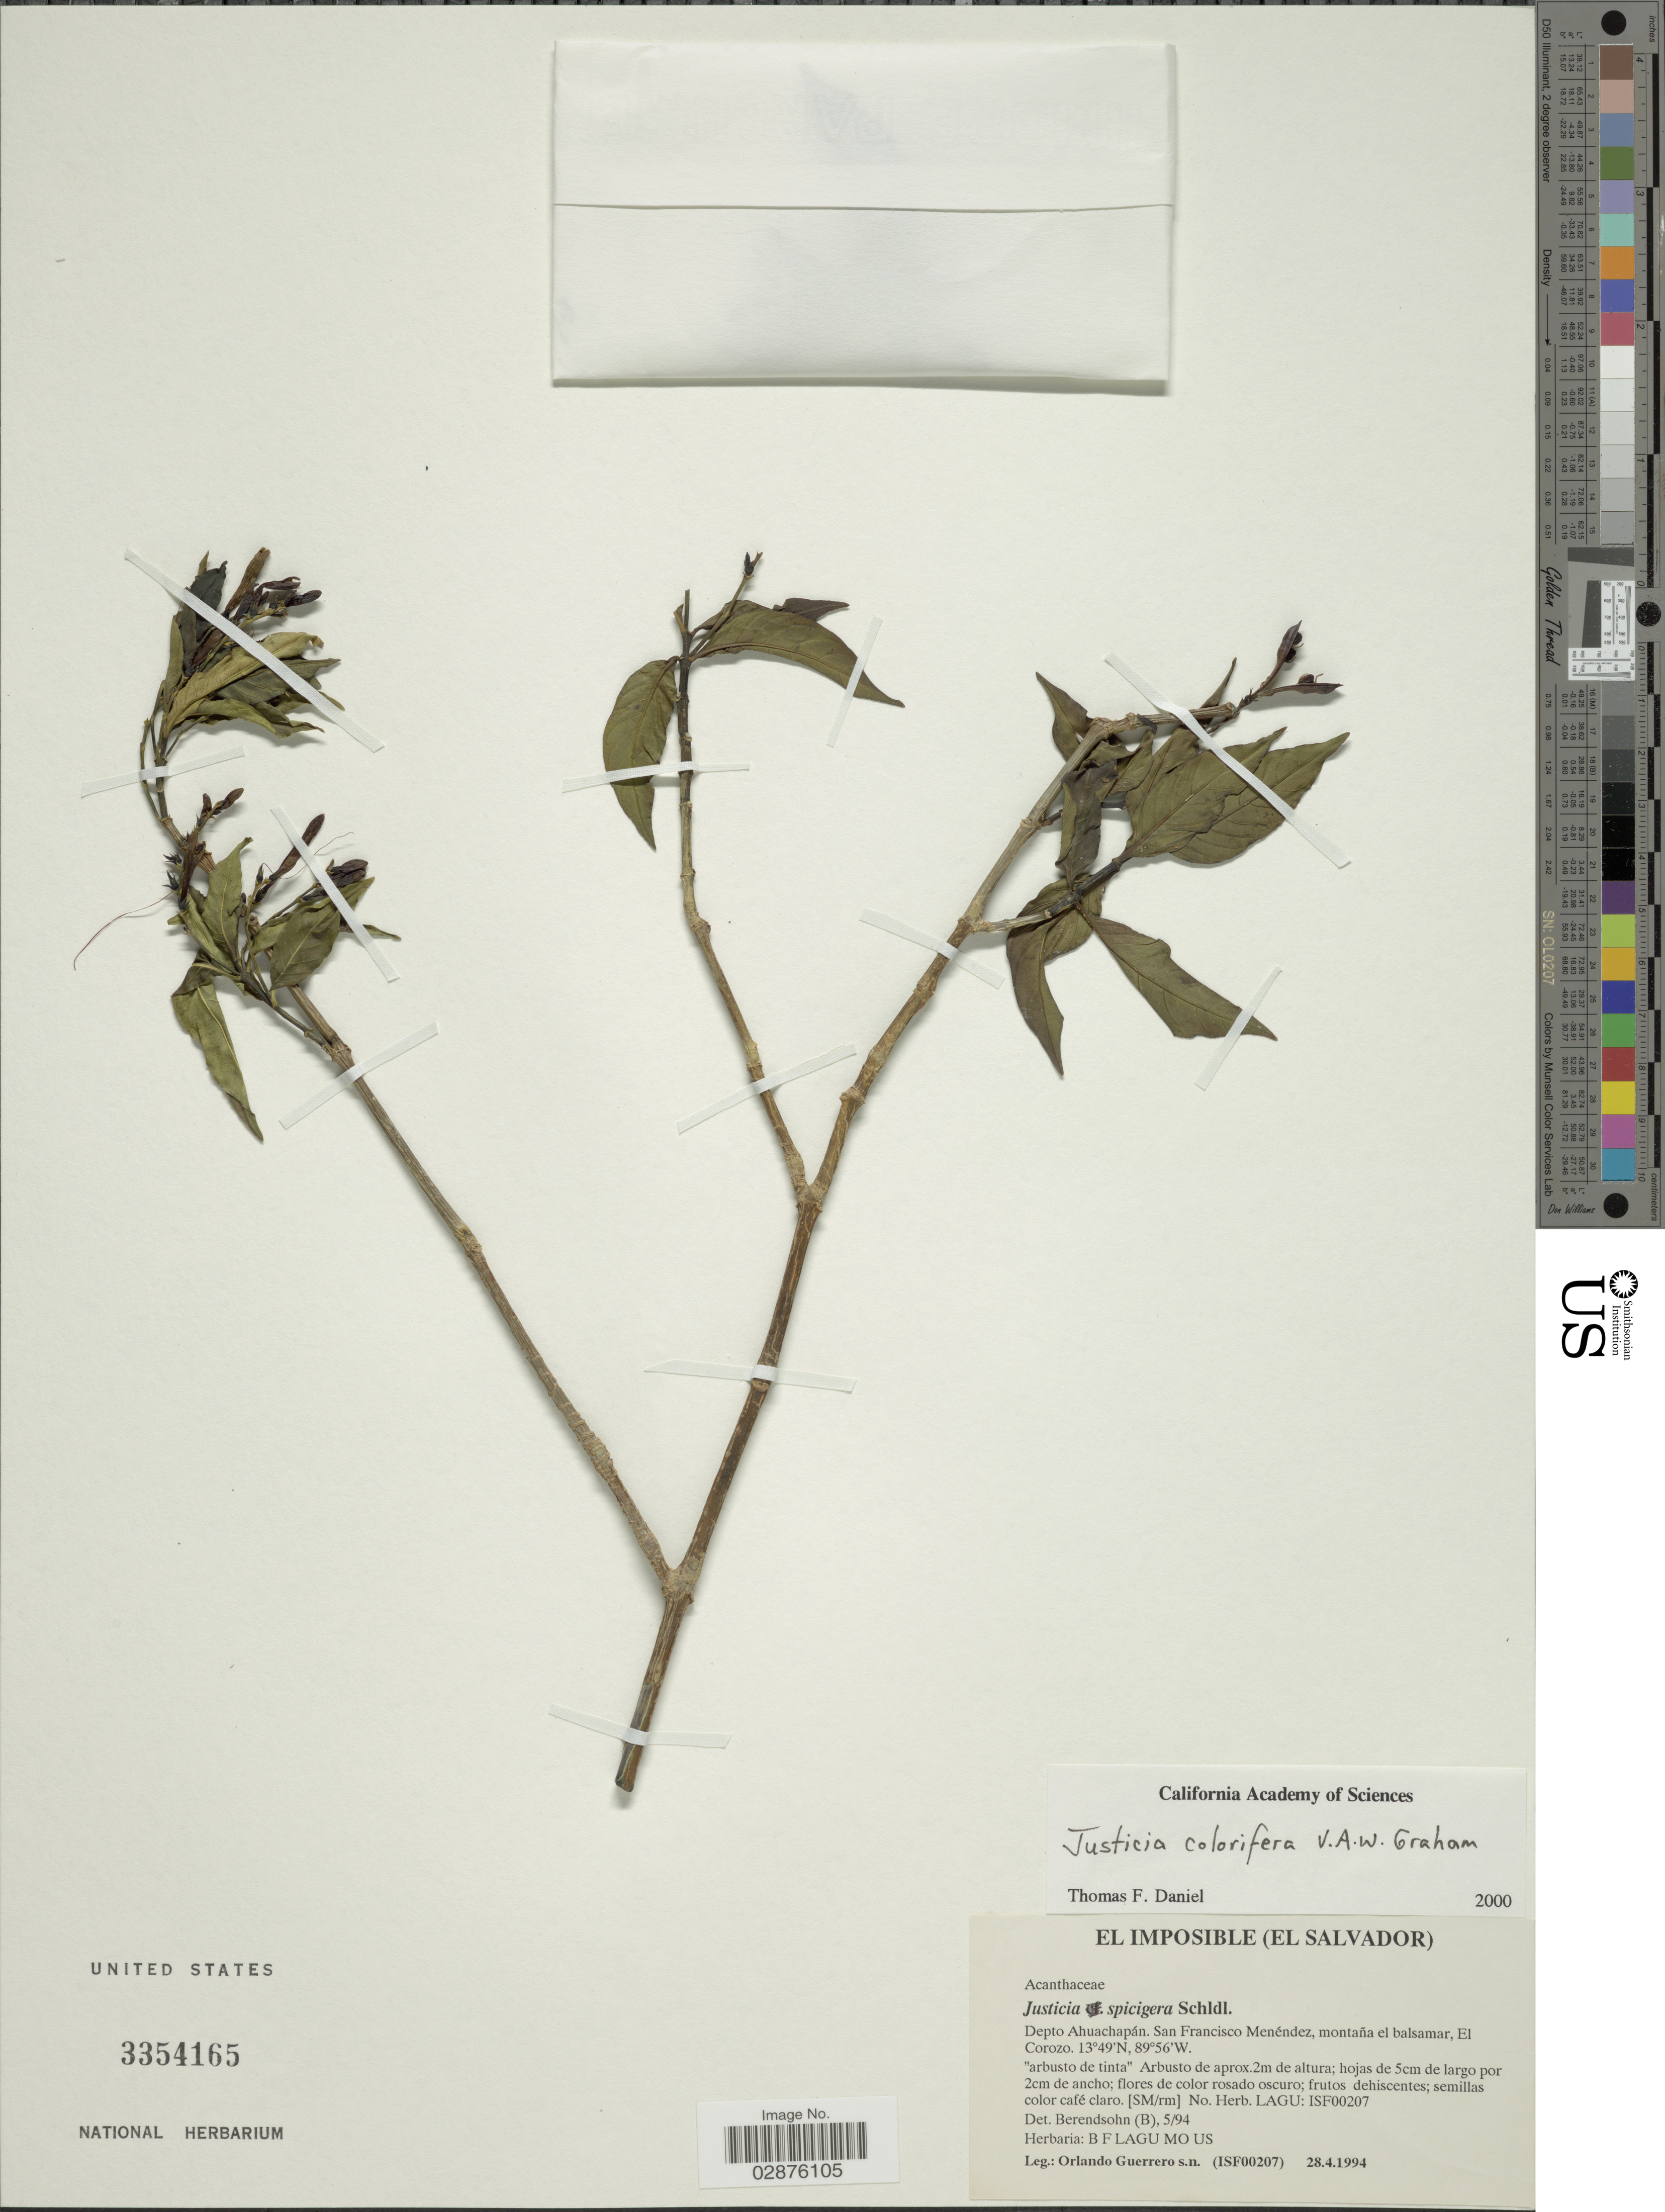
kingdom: Plantae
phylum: Tracheophyta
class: Magnoliopsida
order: Lamiales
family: Acanthaceae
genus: Justicia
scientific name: Justicia colorifera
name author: V.A.W. Graham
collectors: O. Guerrero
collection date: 1994-04-28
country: El Salvador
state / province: Ahuachapan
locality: Depto Ahuachapán, San Francisco Menéndez, montaña el balsamar, El Corozo, El Imposible.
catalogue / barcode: US 3354165